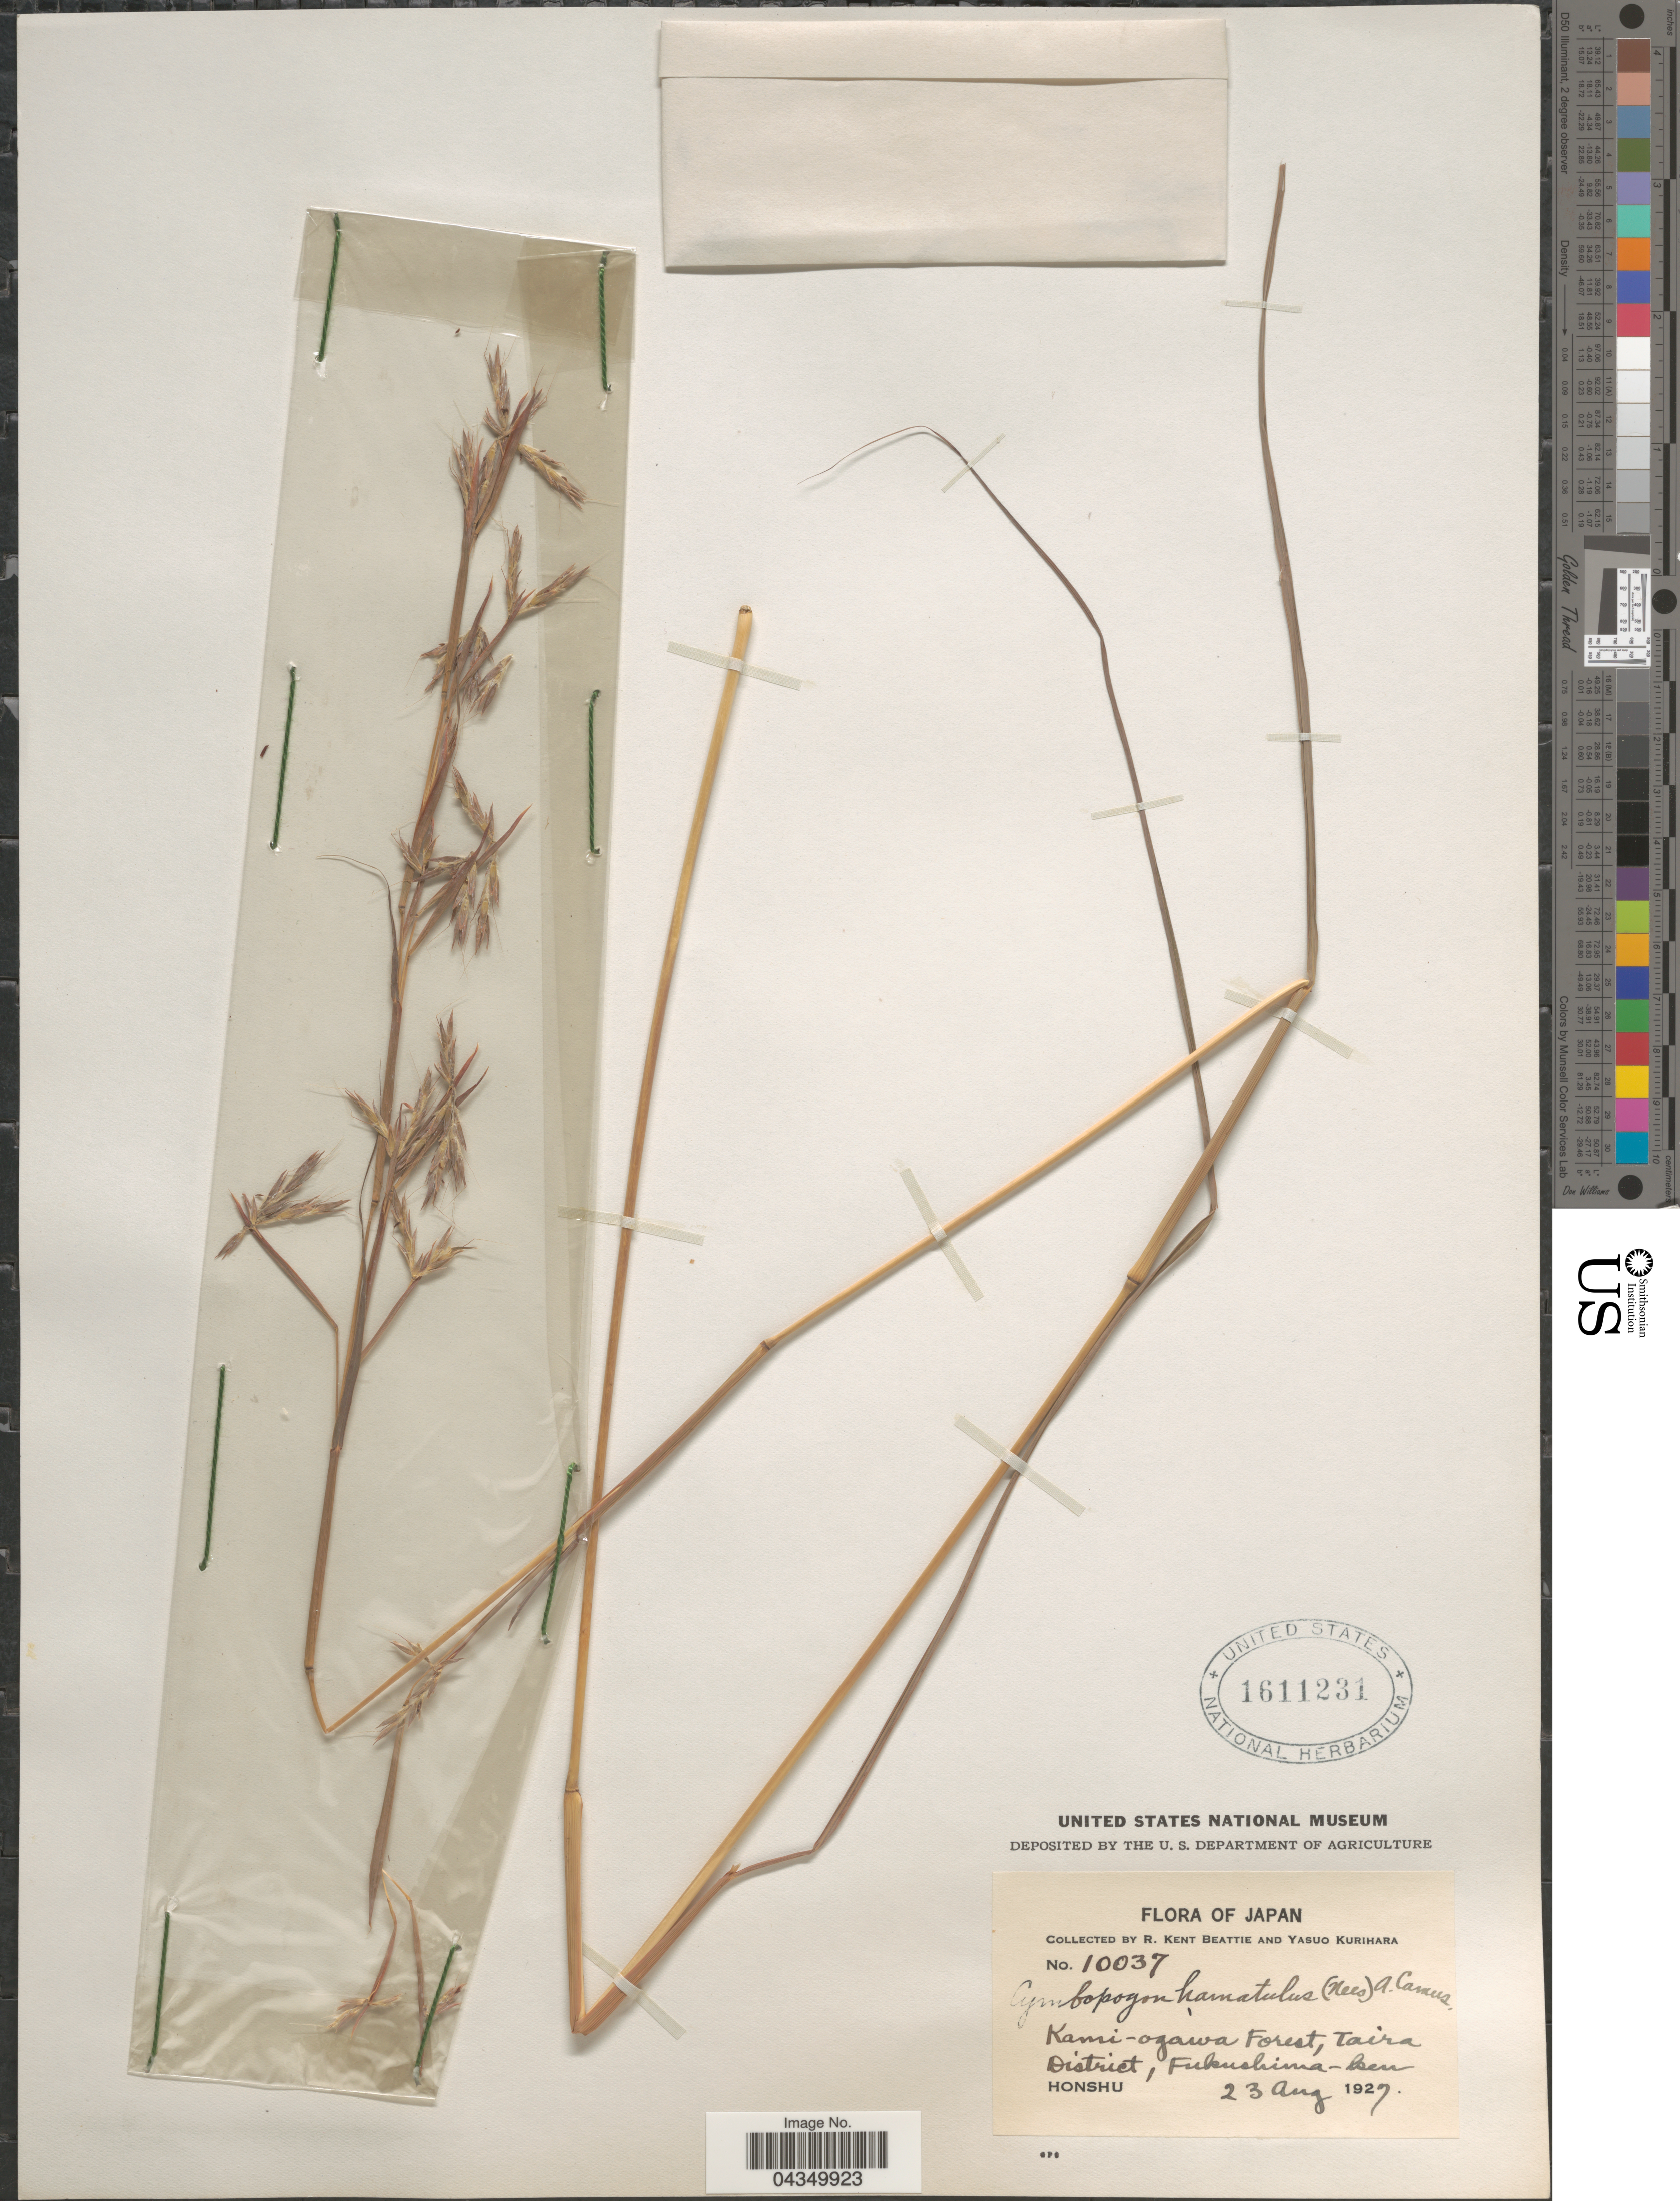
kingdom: Plantae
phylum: Tracheophyta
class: Liliopsida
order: Poales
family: Poaceae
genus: Cymbopogon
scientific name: Cymbopogon goeringii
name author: A. Camus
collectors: R. K. Beattie & Y. Kurihara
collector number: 10037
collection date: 1927-08-23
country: Japan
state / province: Hukusima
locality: Kami-ogawa Forest, Taira District, Fukushima-ken. Honshu.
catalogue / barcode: US 1611231